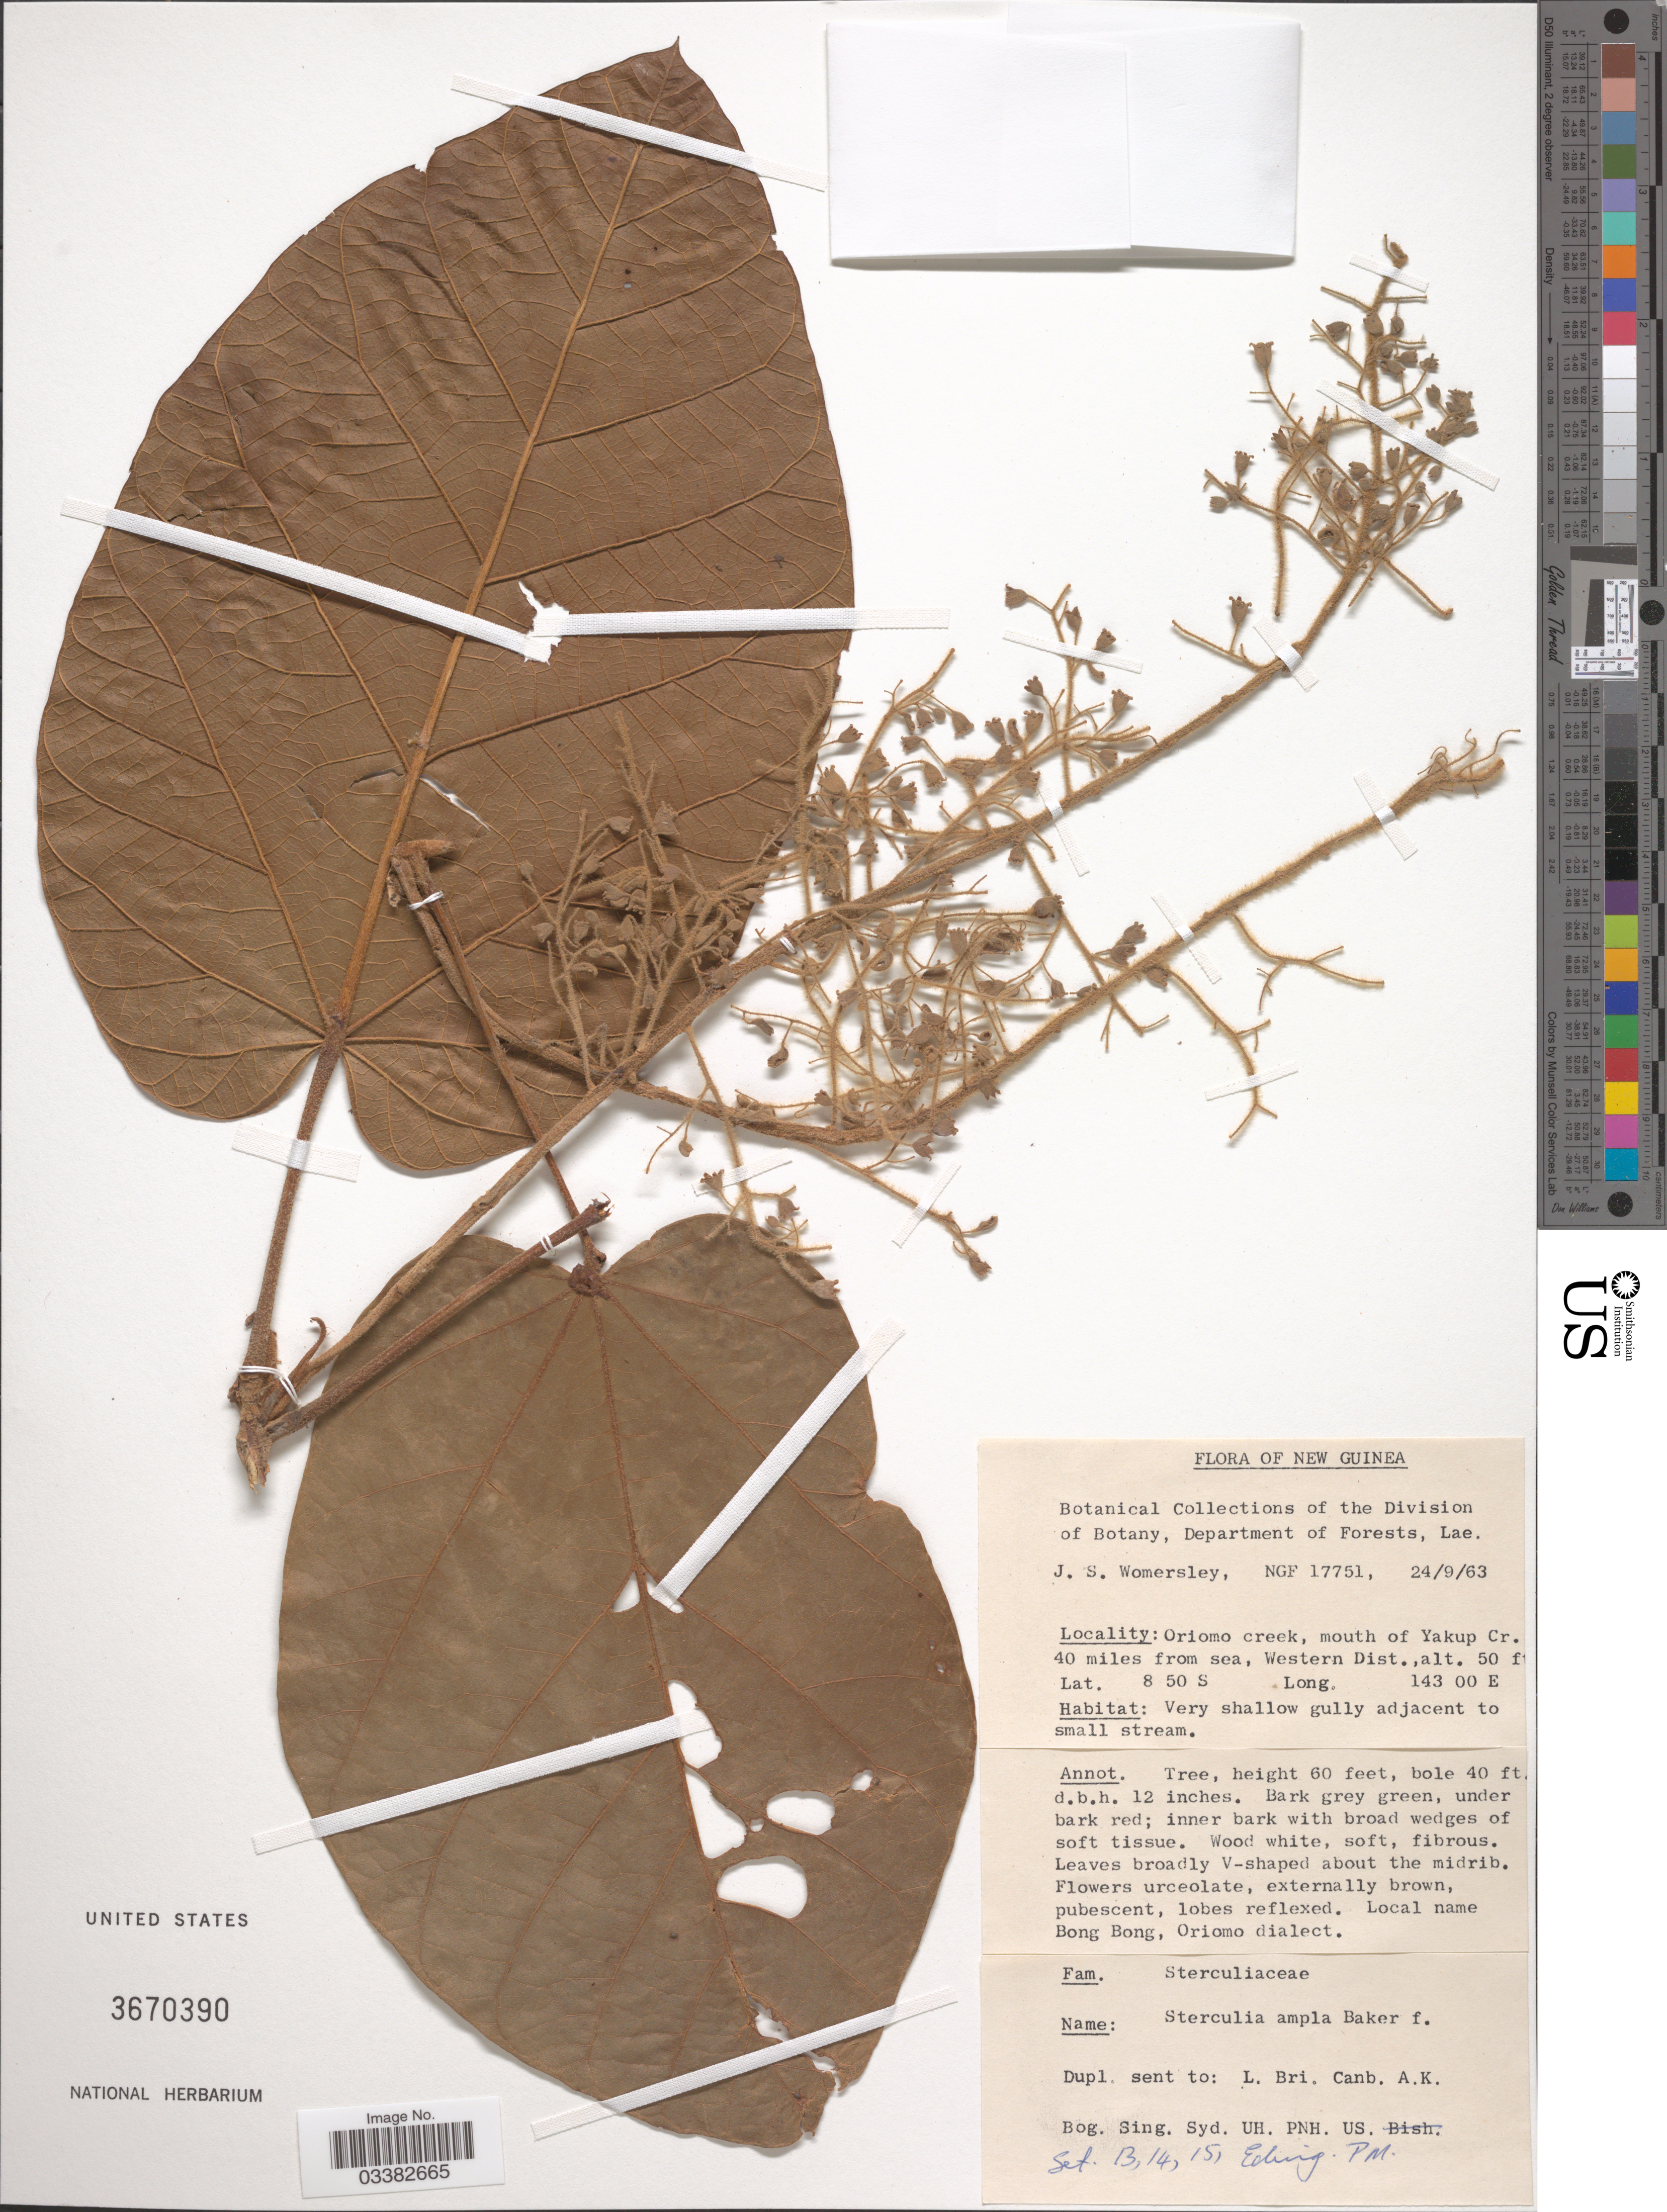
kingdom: Plantae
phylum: Tracheophyta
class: Magnoliopsida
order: Malvales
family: Malvaceae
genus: Sterculia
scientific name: Sterculia ampla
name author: Baker f.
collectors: J. S. Womersley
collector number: NGF 17751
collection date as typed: Transcribed d/m/y: 24/9/53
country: Papua New Guinea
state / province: Manus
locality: New Guinea. Oriomo creek, mouth of Yakup Cr. 40 miles from sea, Western Dist.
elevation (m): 15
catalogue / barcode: US 3670390